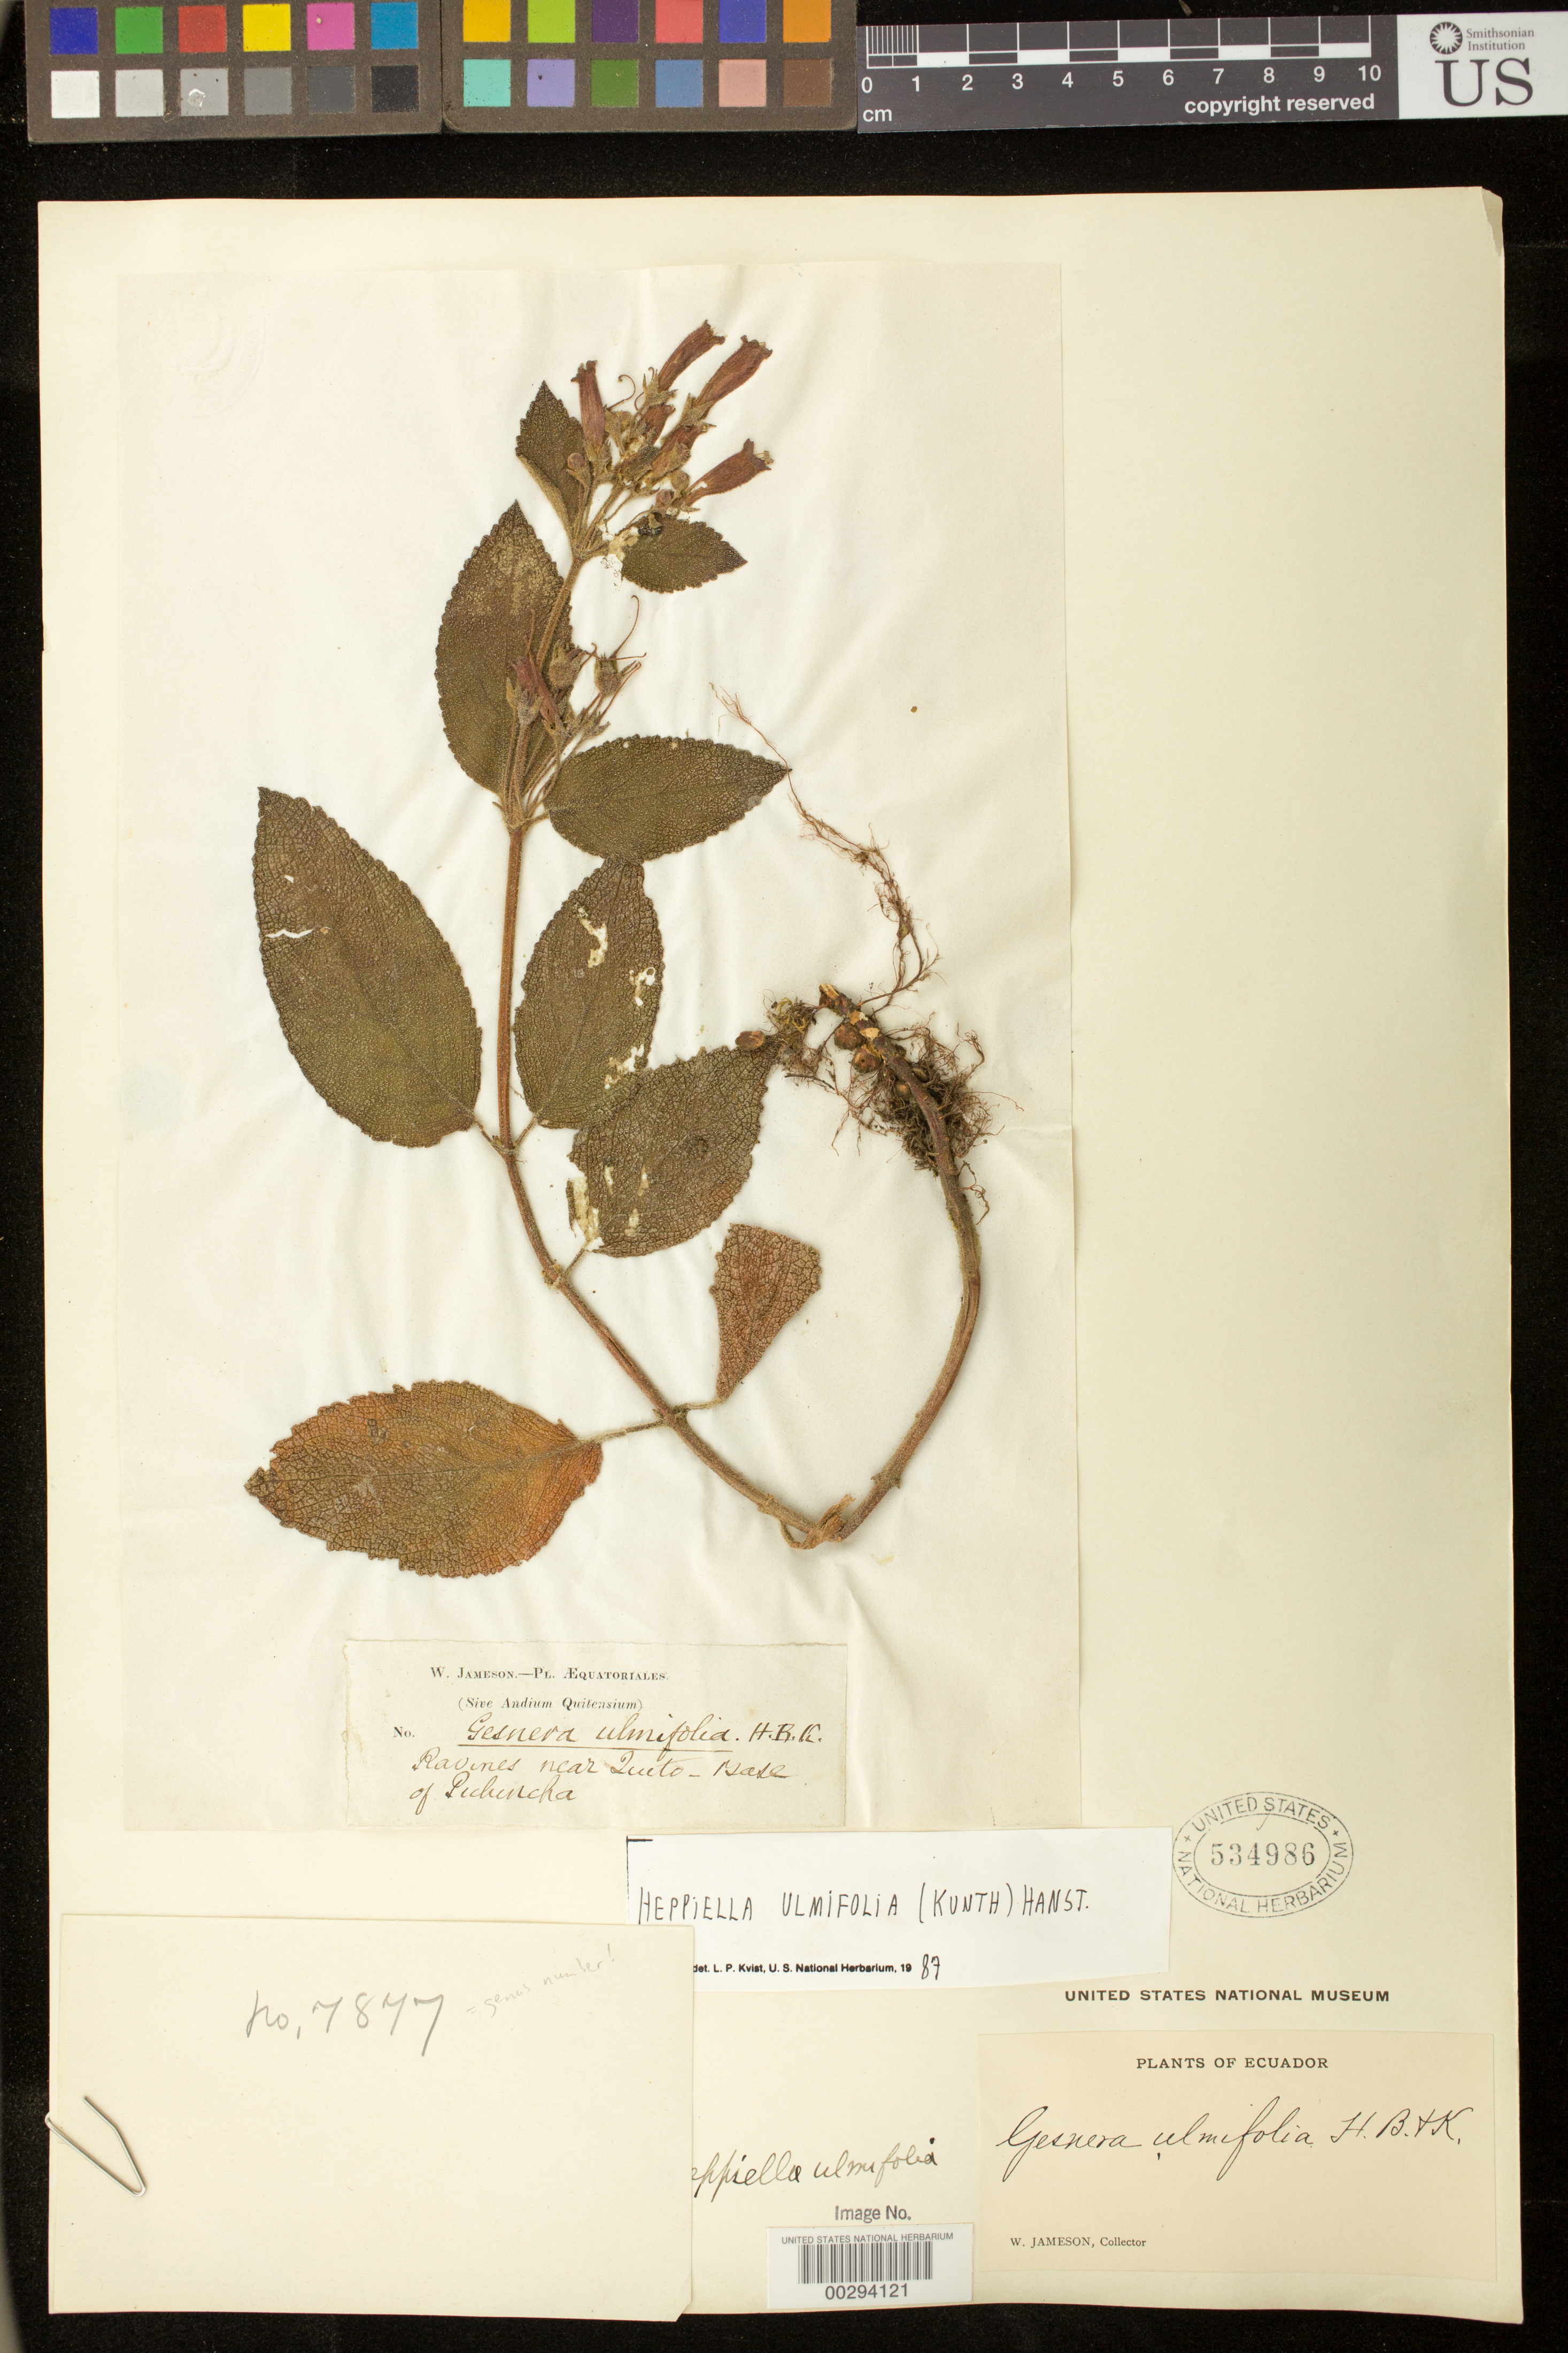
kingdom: Plantae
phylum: Tracheophyta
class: Magnoliopsida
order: Lamiales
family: Gesneriaceae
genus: Heppiella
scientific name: Heppiella ulmifolia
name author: (Kunth) Hanst.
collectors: W. Jameson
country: Ecuador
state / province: Pichincha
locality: Ravines near Quito, base of Pichincha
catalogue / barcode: US 534986